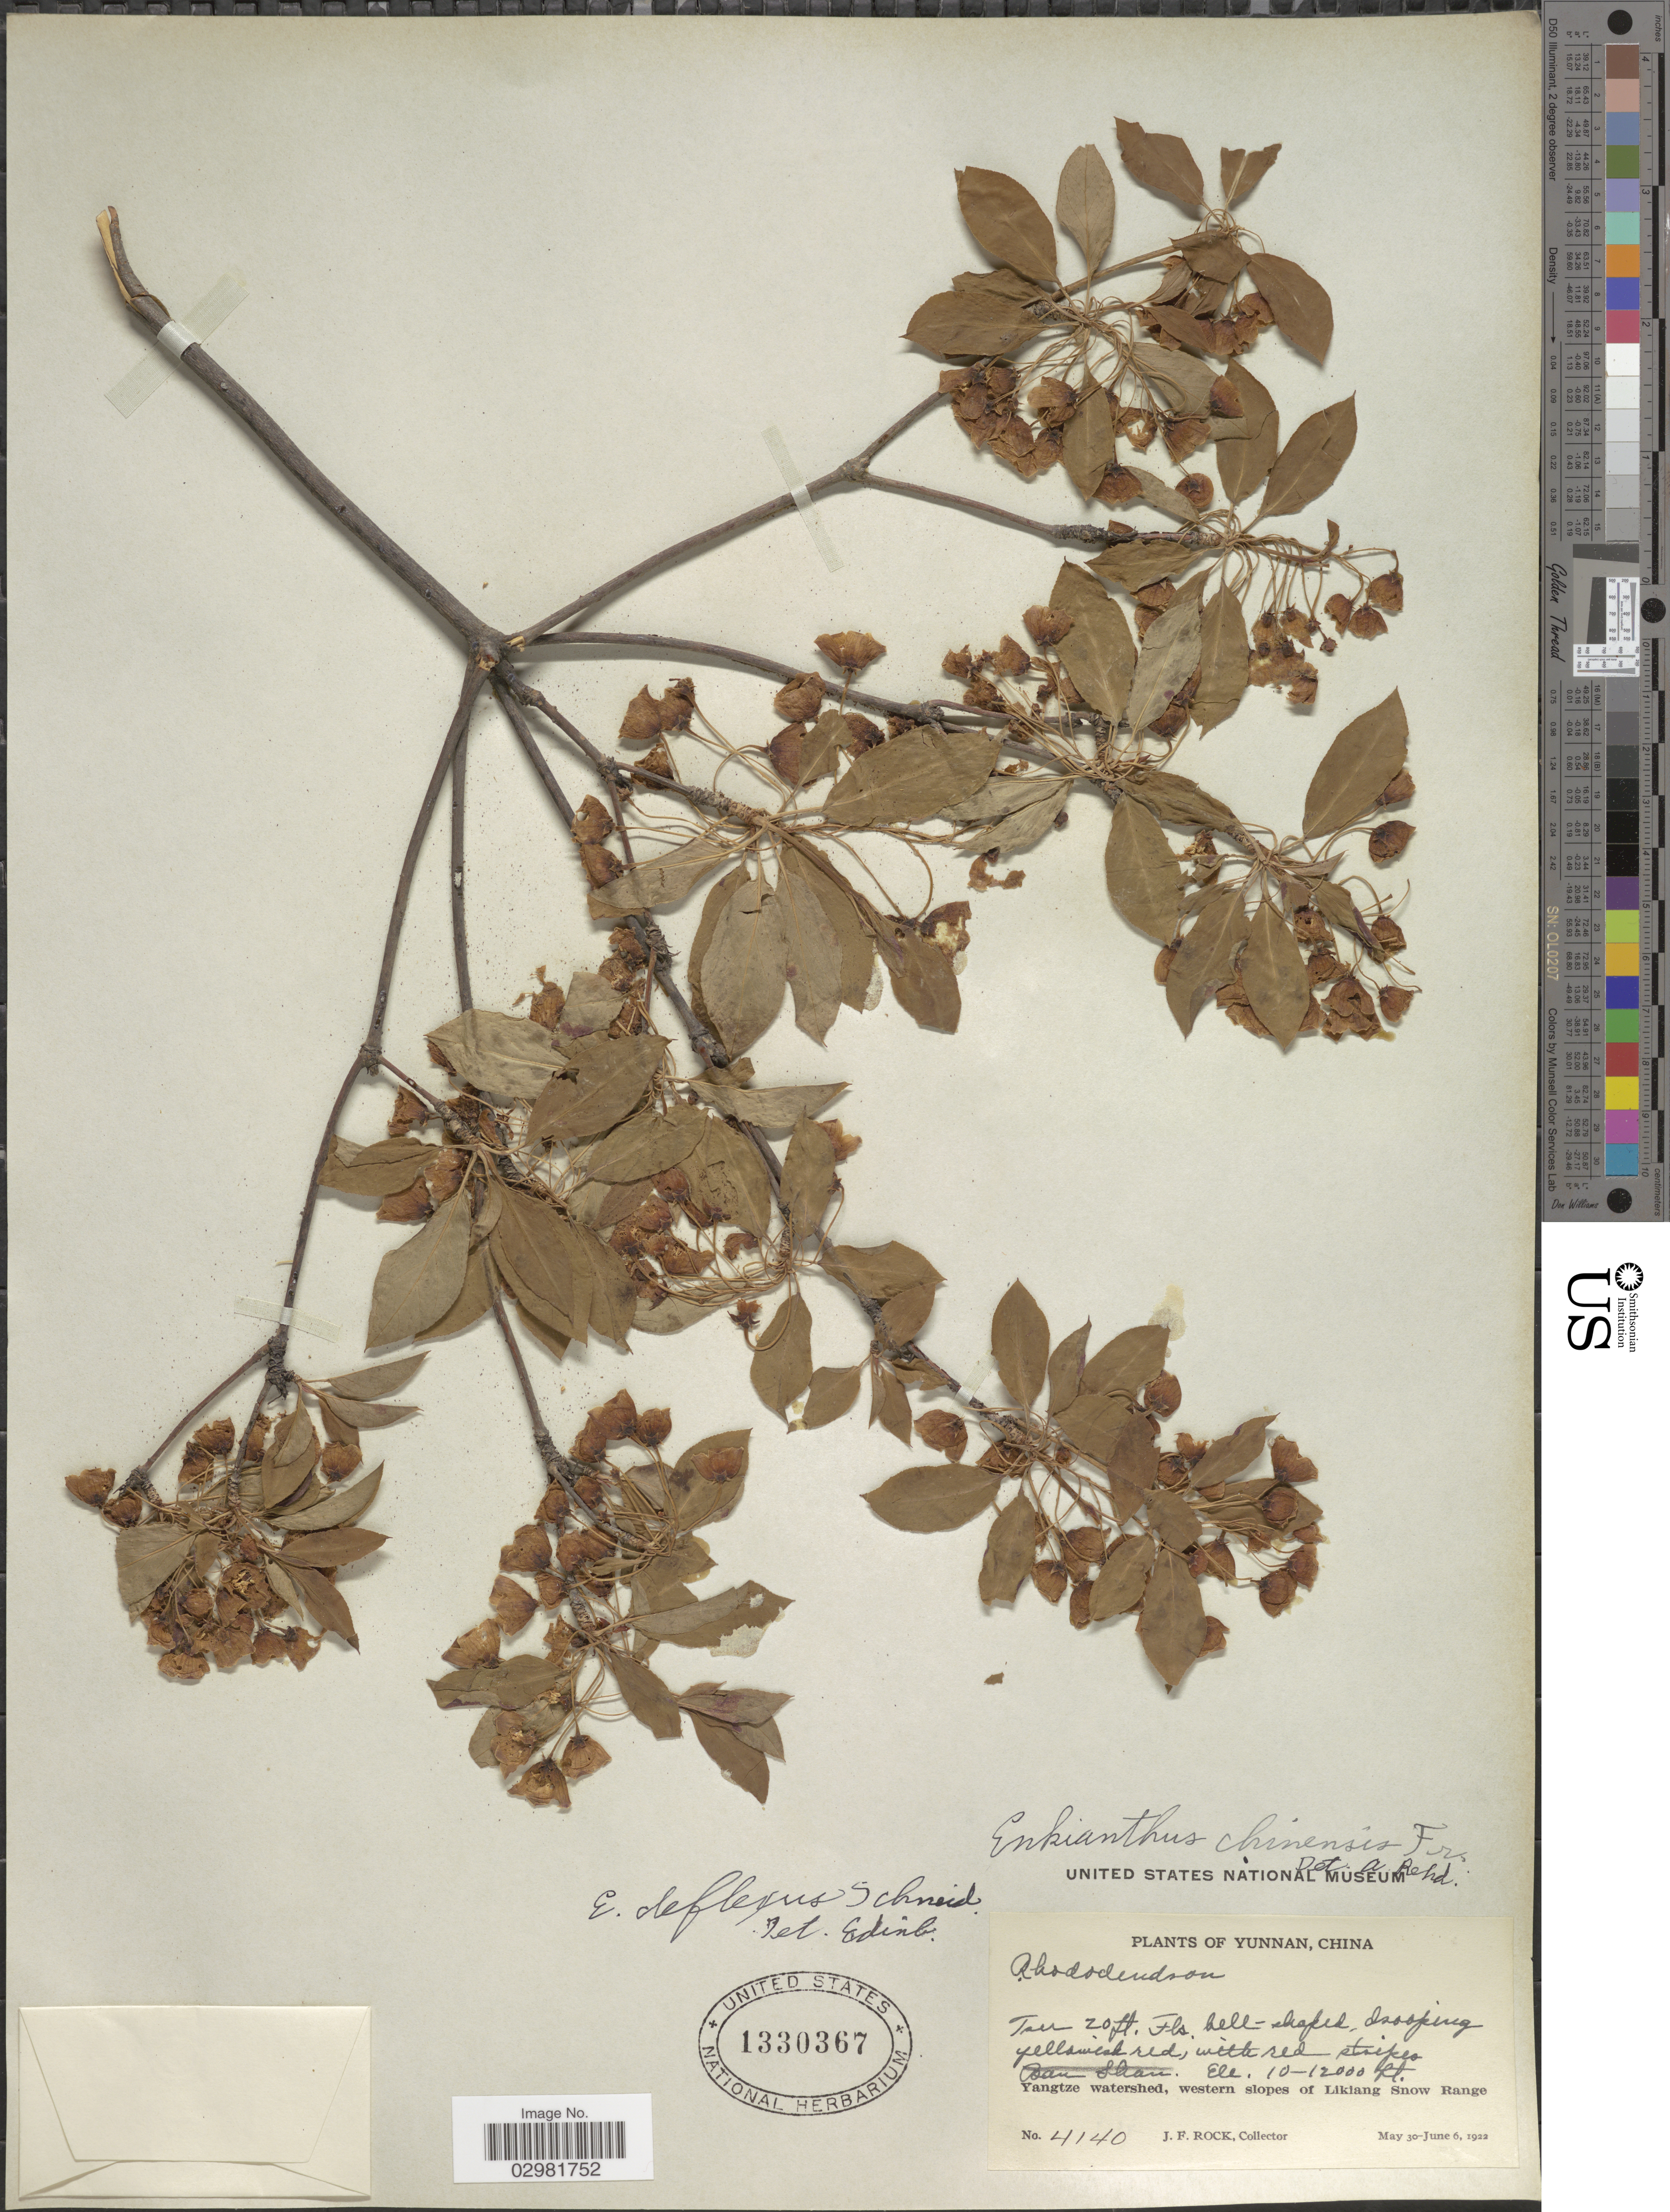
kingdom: Plantae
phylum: Tracheophyta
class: Magnoliopsida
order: Ericales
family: Ericaceae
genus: Enkianthus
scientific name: Enkianthus chinensis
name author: Franch.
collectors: J. Rock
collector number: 4140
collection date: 1922-05-30/1922-06-06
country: China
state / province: Yunnan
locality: Yangtze watershed, western slopes of Likiang Snow Range.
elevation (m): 3048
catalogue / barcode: US 1330367